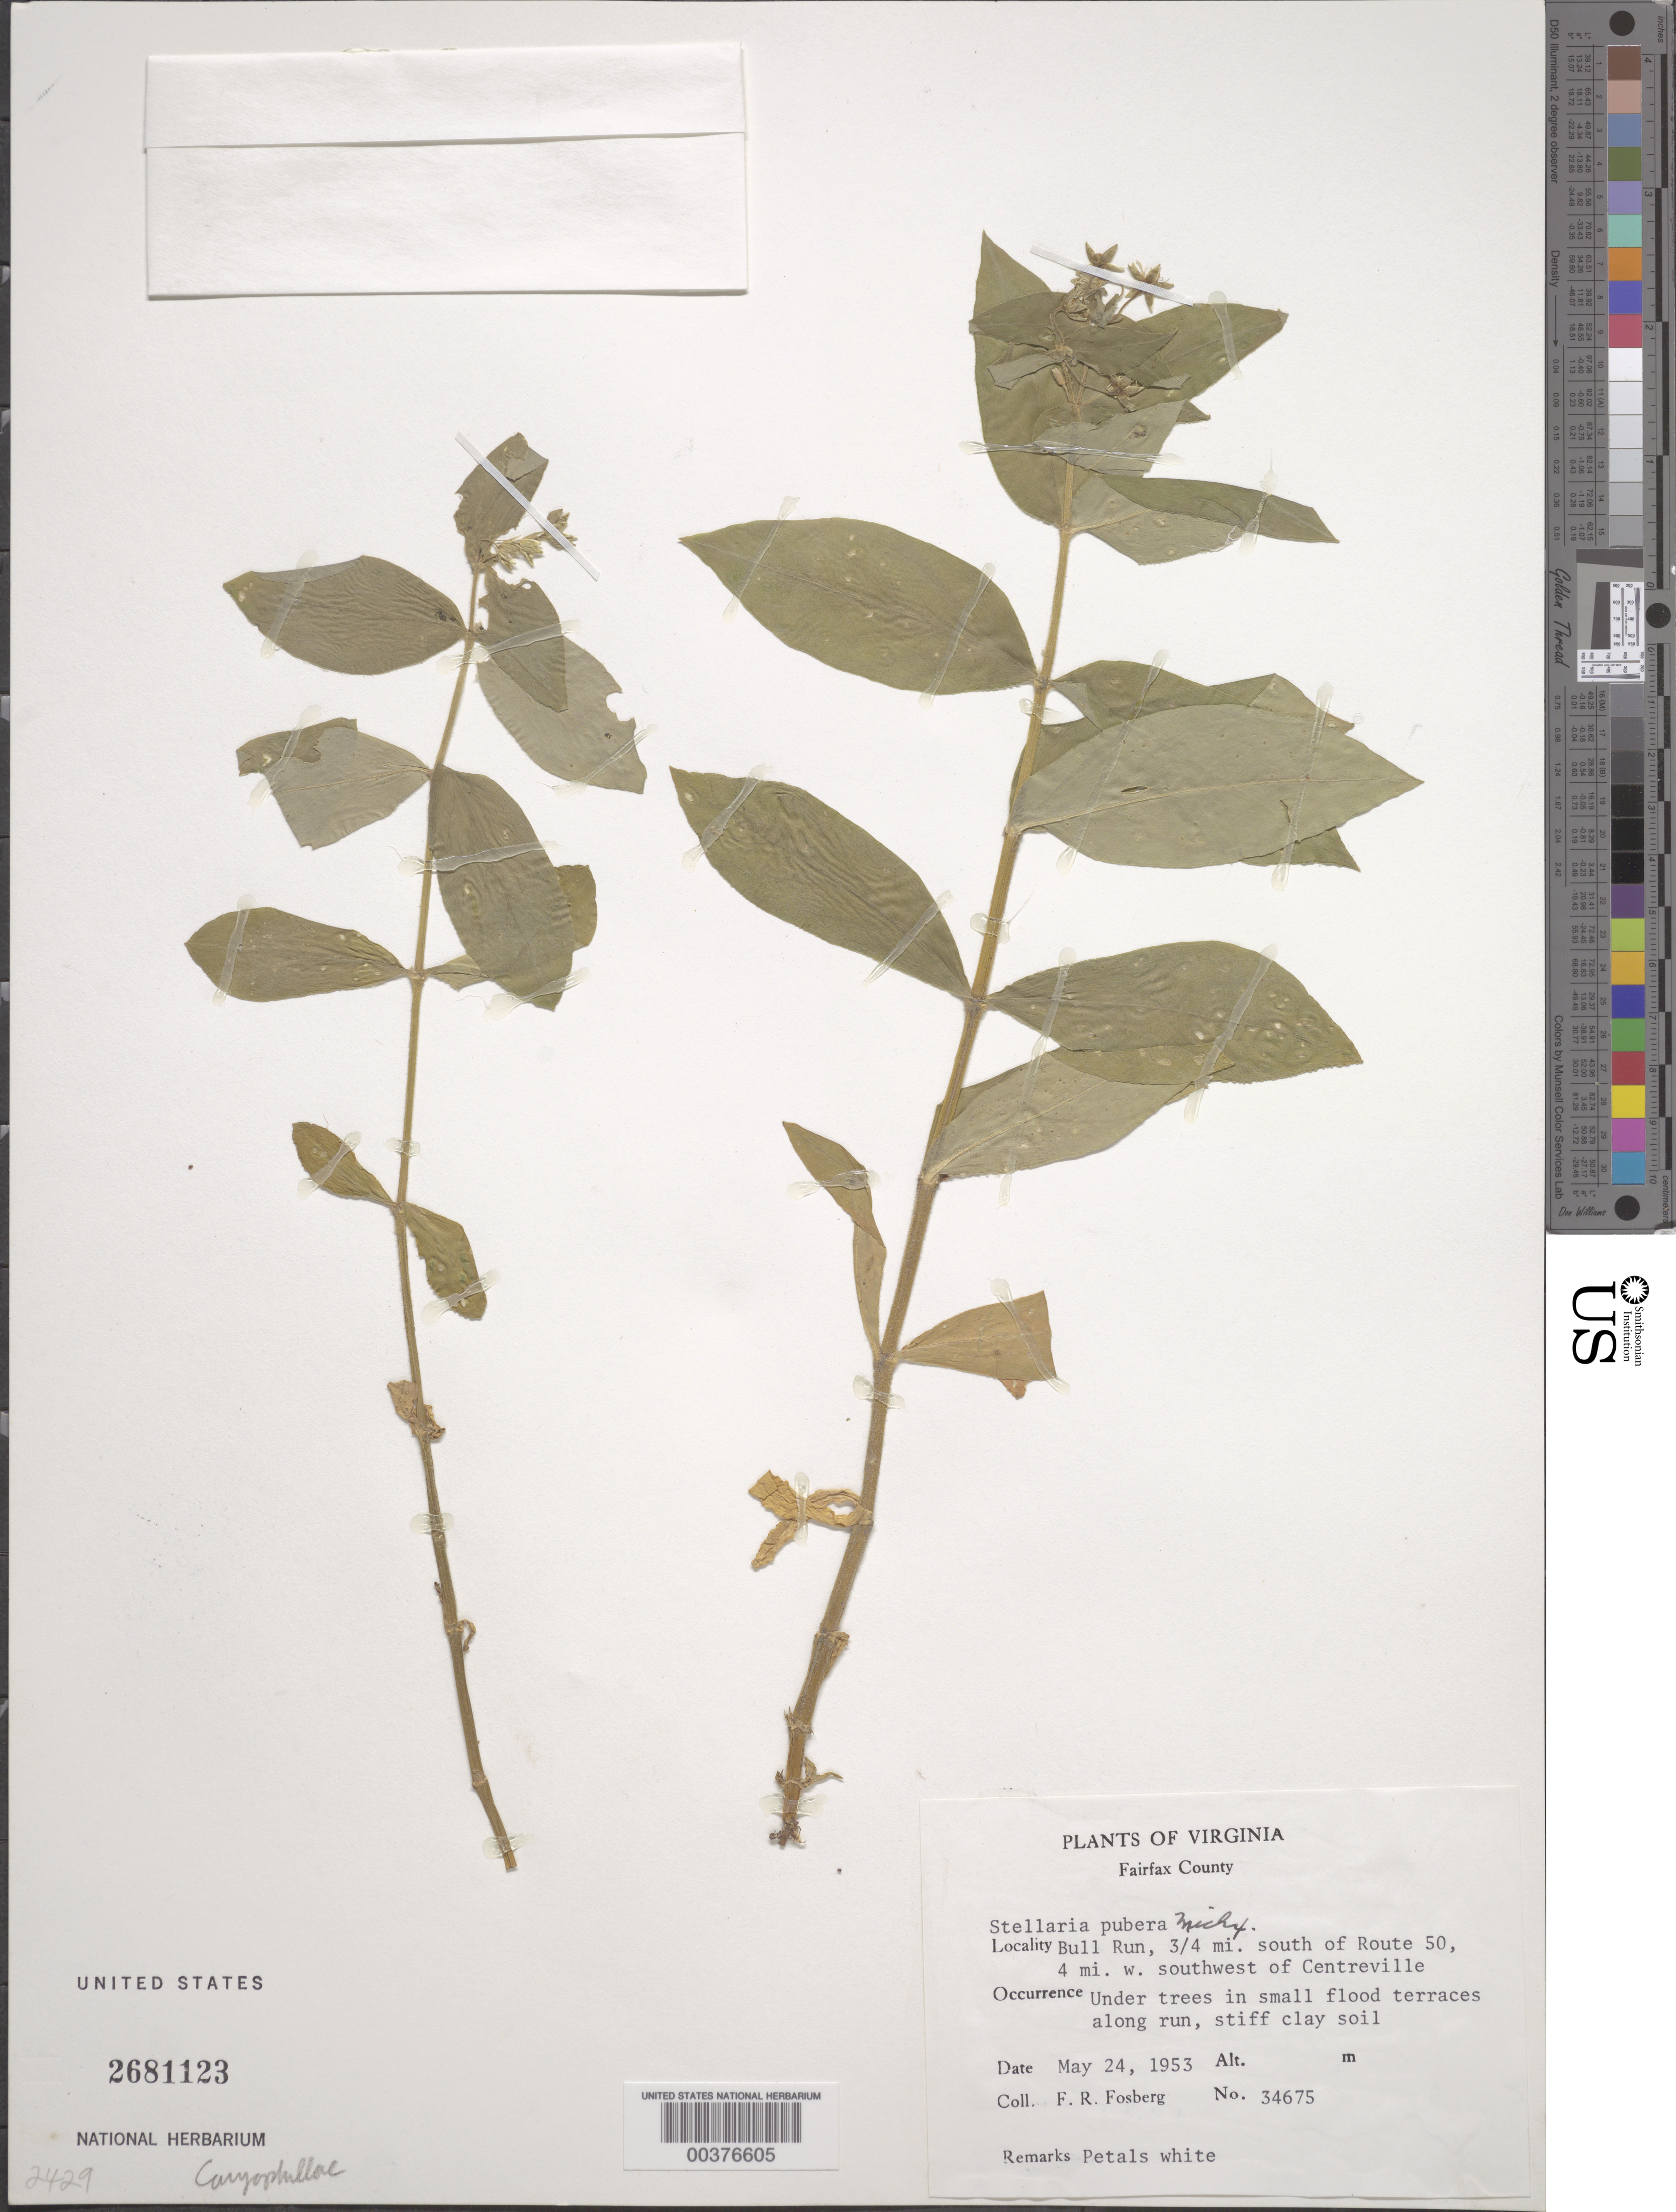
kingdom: Plantae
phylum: Tracheophyta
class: Magnoliopsida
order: Caryophyllales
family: Caryophyllaceae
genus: Stellaria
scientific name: Stellaria pubera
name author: Michx.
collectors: F. R. Fosberg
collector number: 34675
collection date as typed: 24 May 1953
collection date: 1953-05-24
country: United States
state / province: Virginia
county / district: Fairfax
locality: Bull Run, south of Route 50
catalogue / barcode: US 2681123